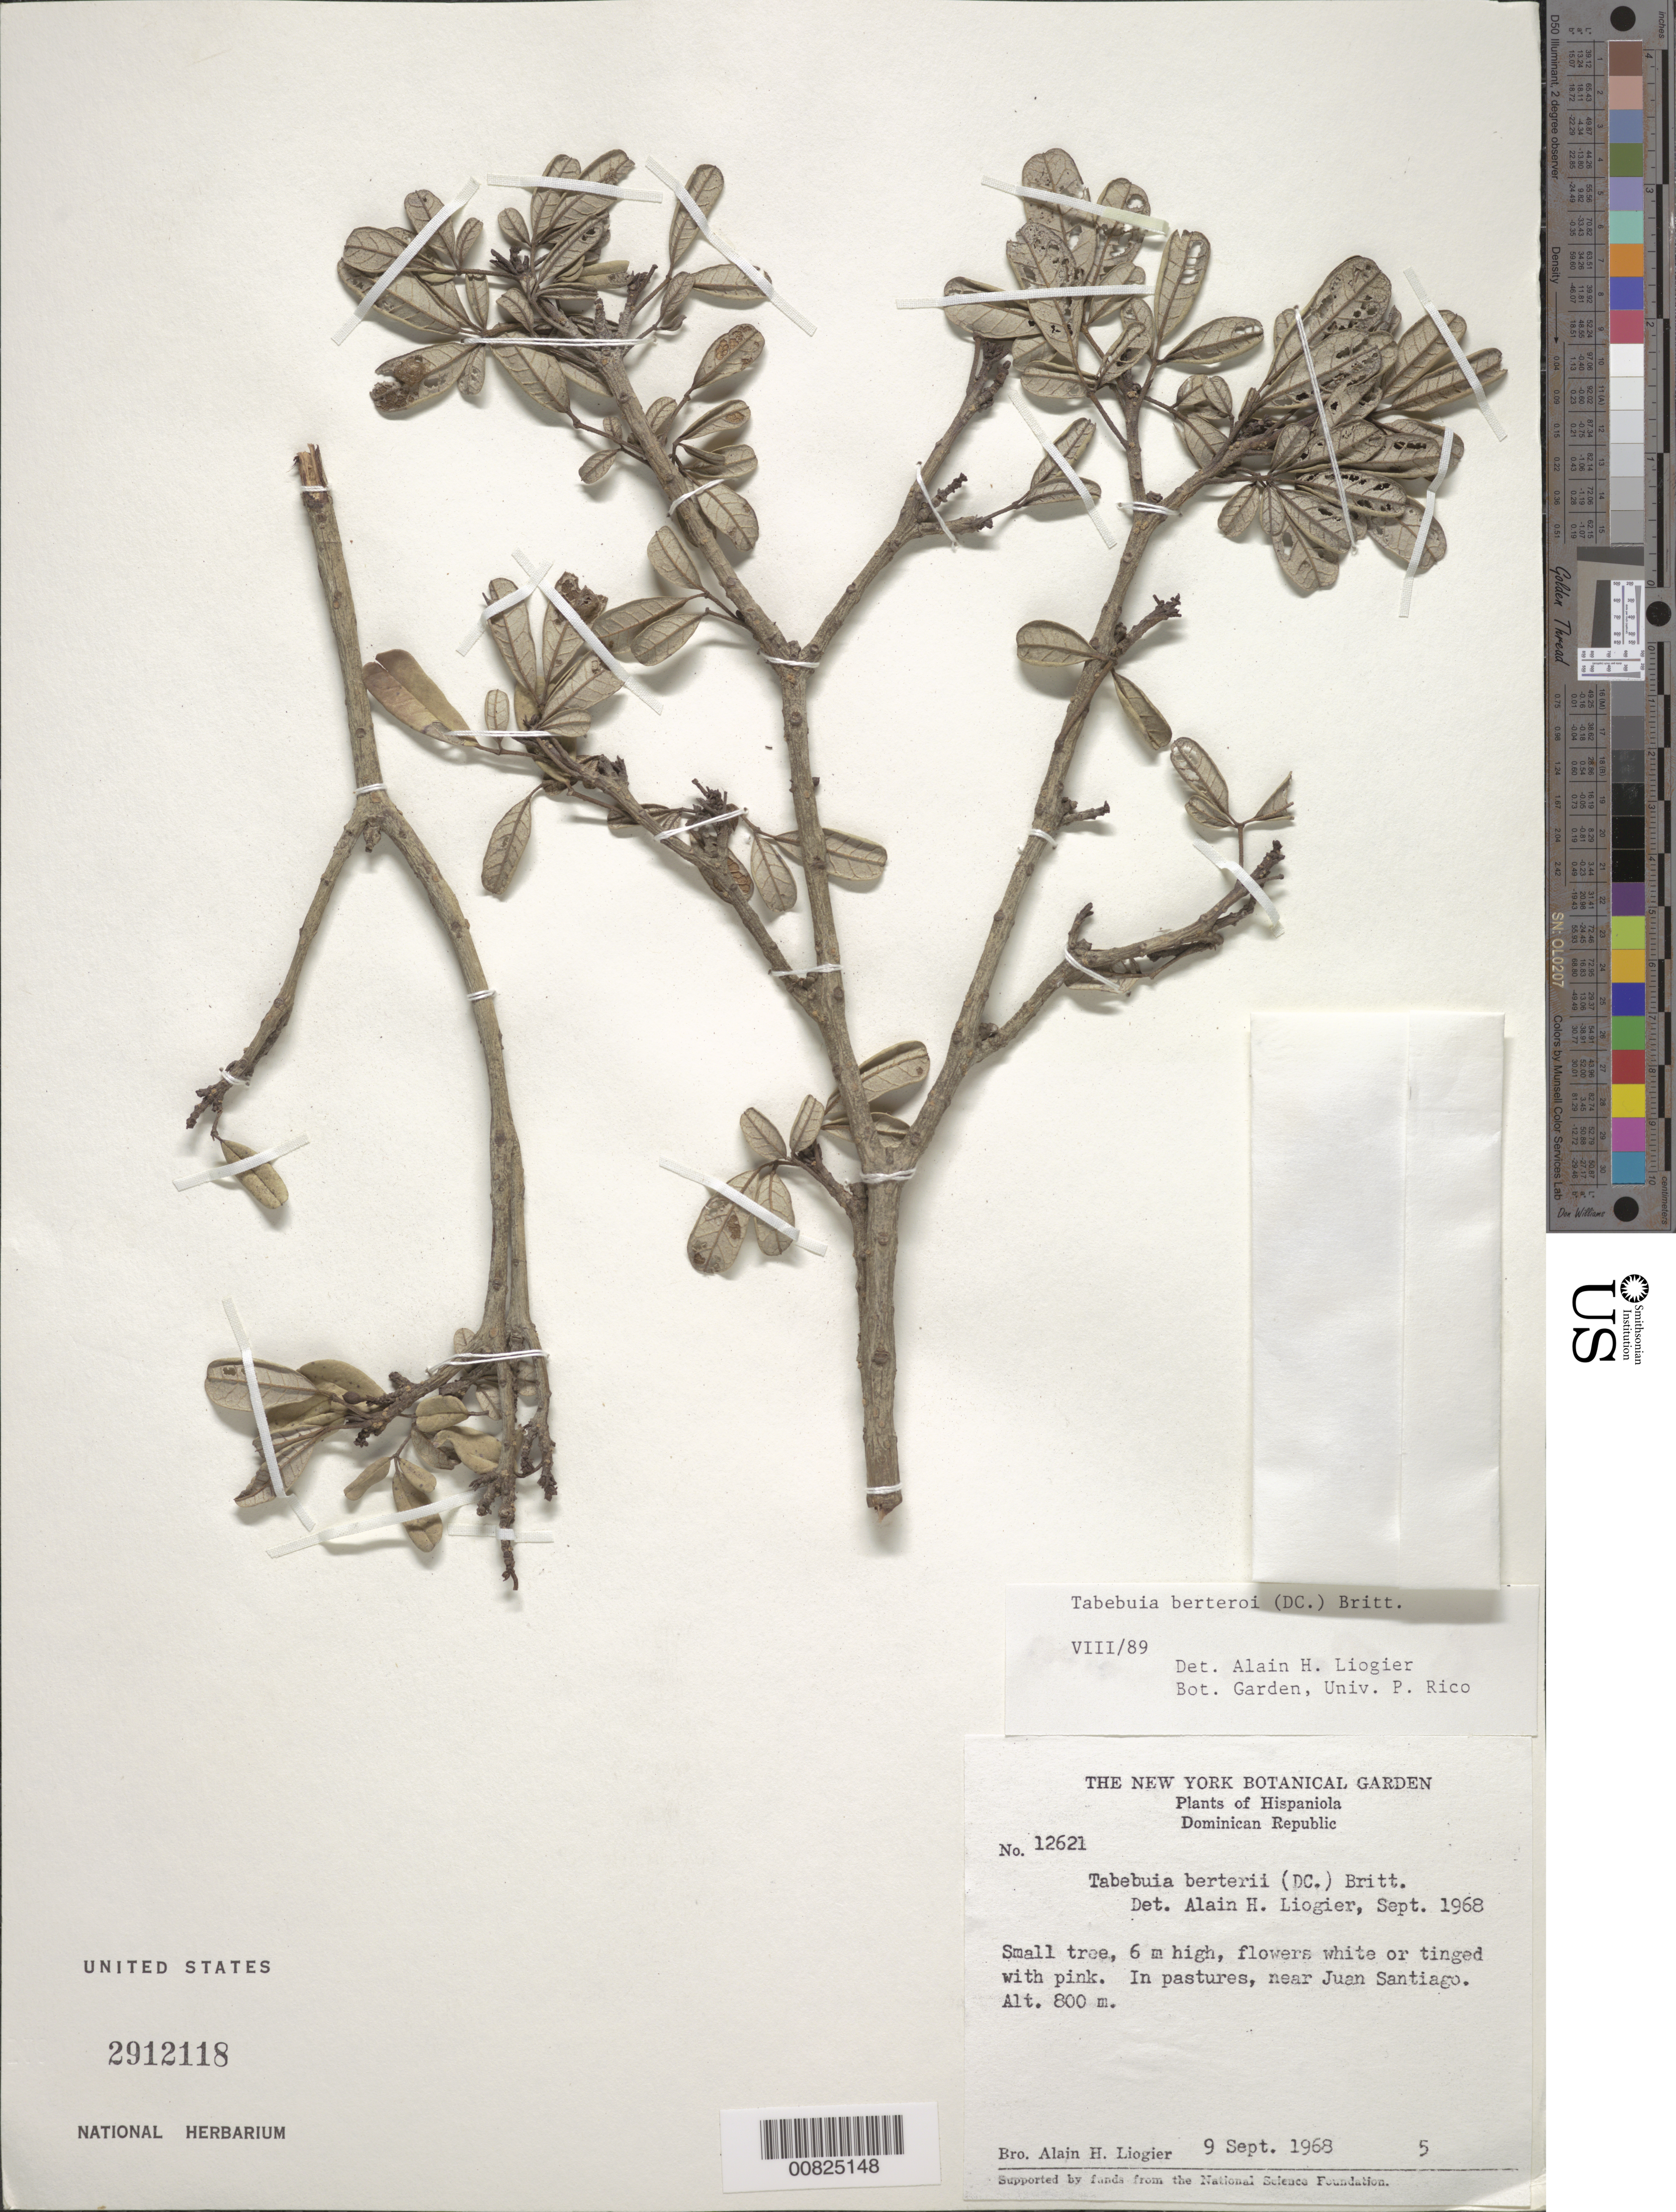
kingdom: Plantae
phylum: Tracheophyta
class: Magnoliopsida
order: Lamiales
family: Bignoniaceae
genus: Tabebuia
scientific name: Tabebuia berteroi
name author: (DC.) Britton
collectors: A. H. Liogier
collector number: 12621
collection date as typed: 09 Sep 1968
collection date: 1968-09-09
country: Dominican Republic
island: Hispaniola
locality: Near Juan Santiago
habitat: In pastures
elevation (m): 800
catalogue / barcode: US 2912118